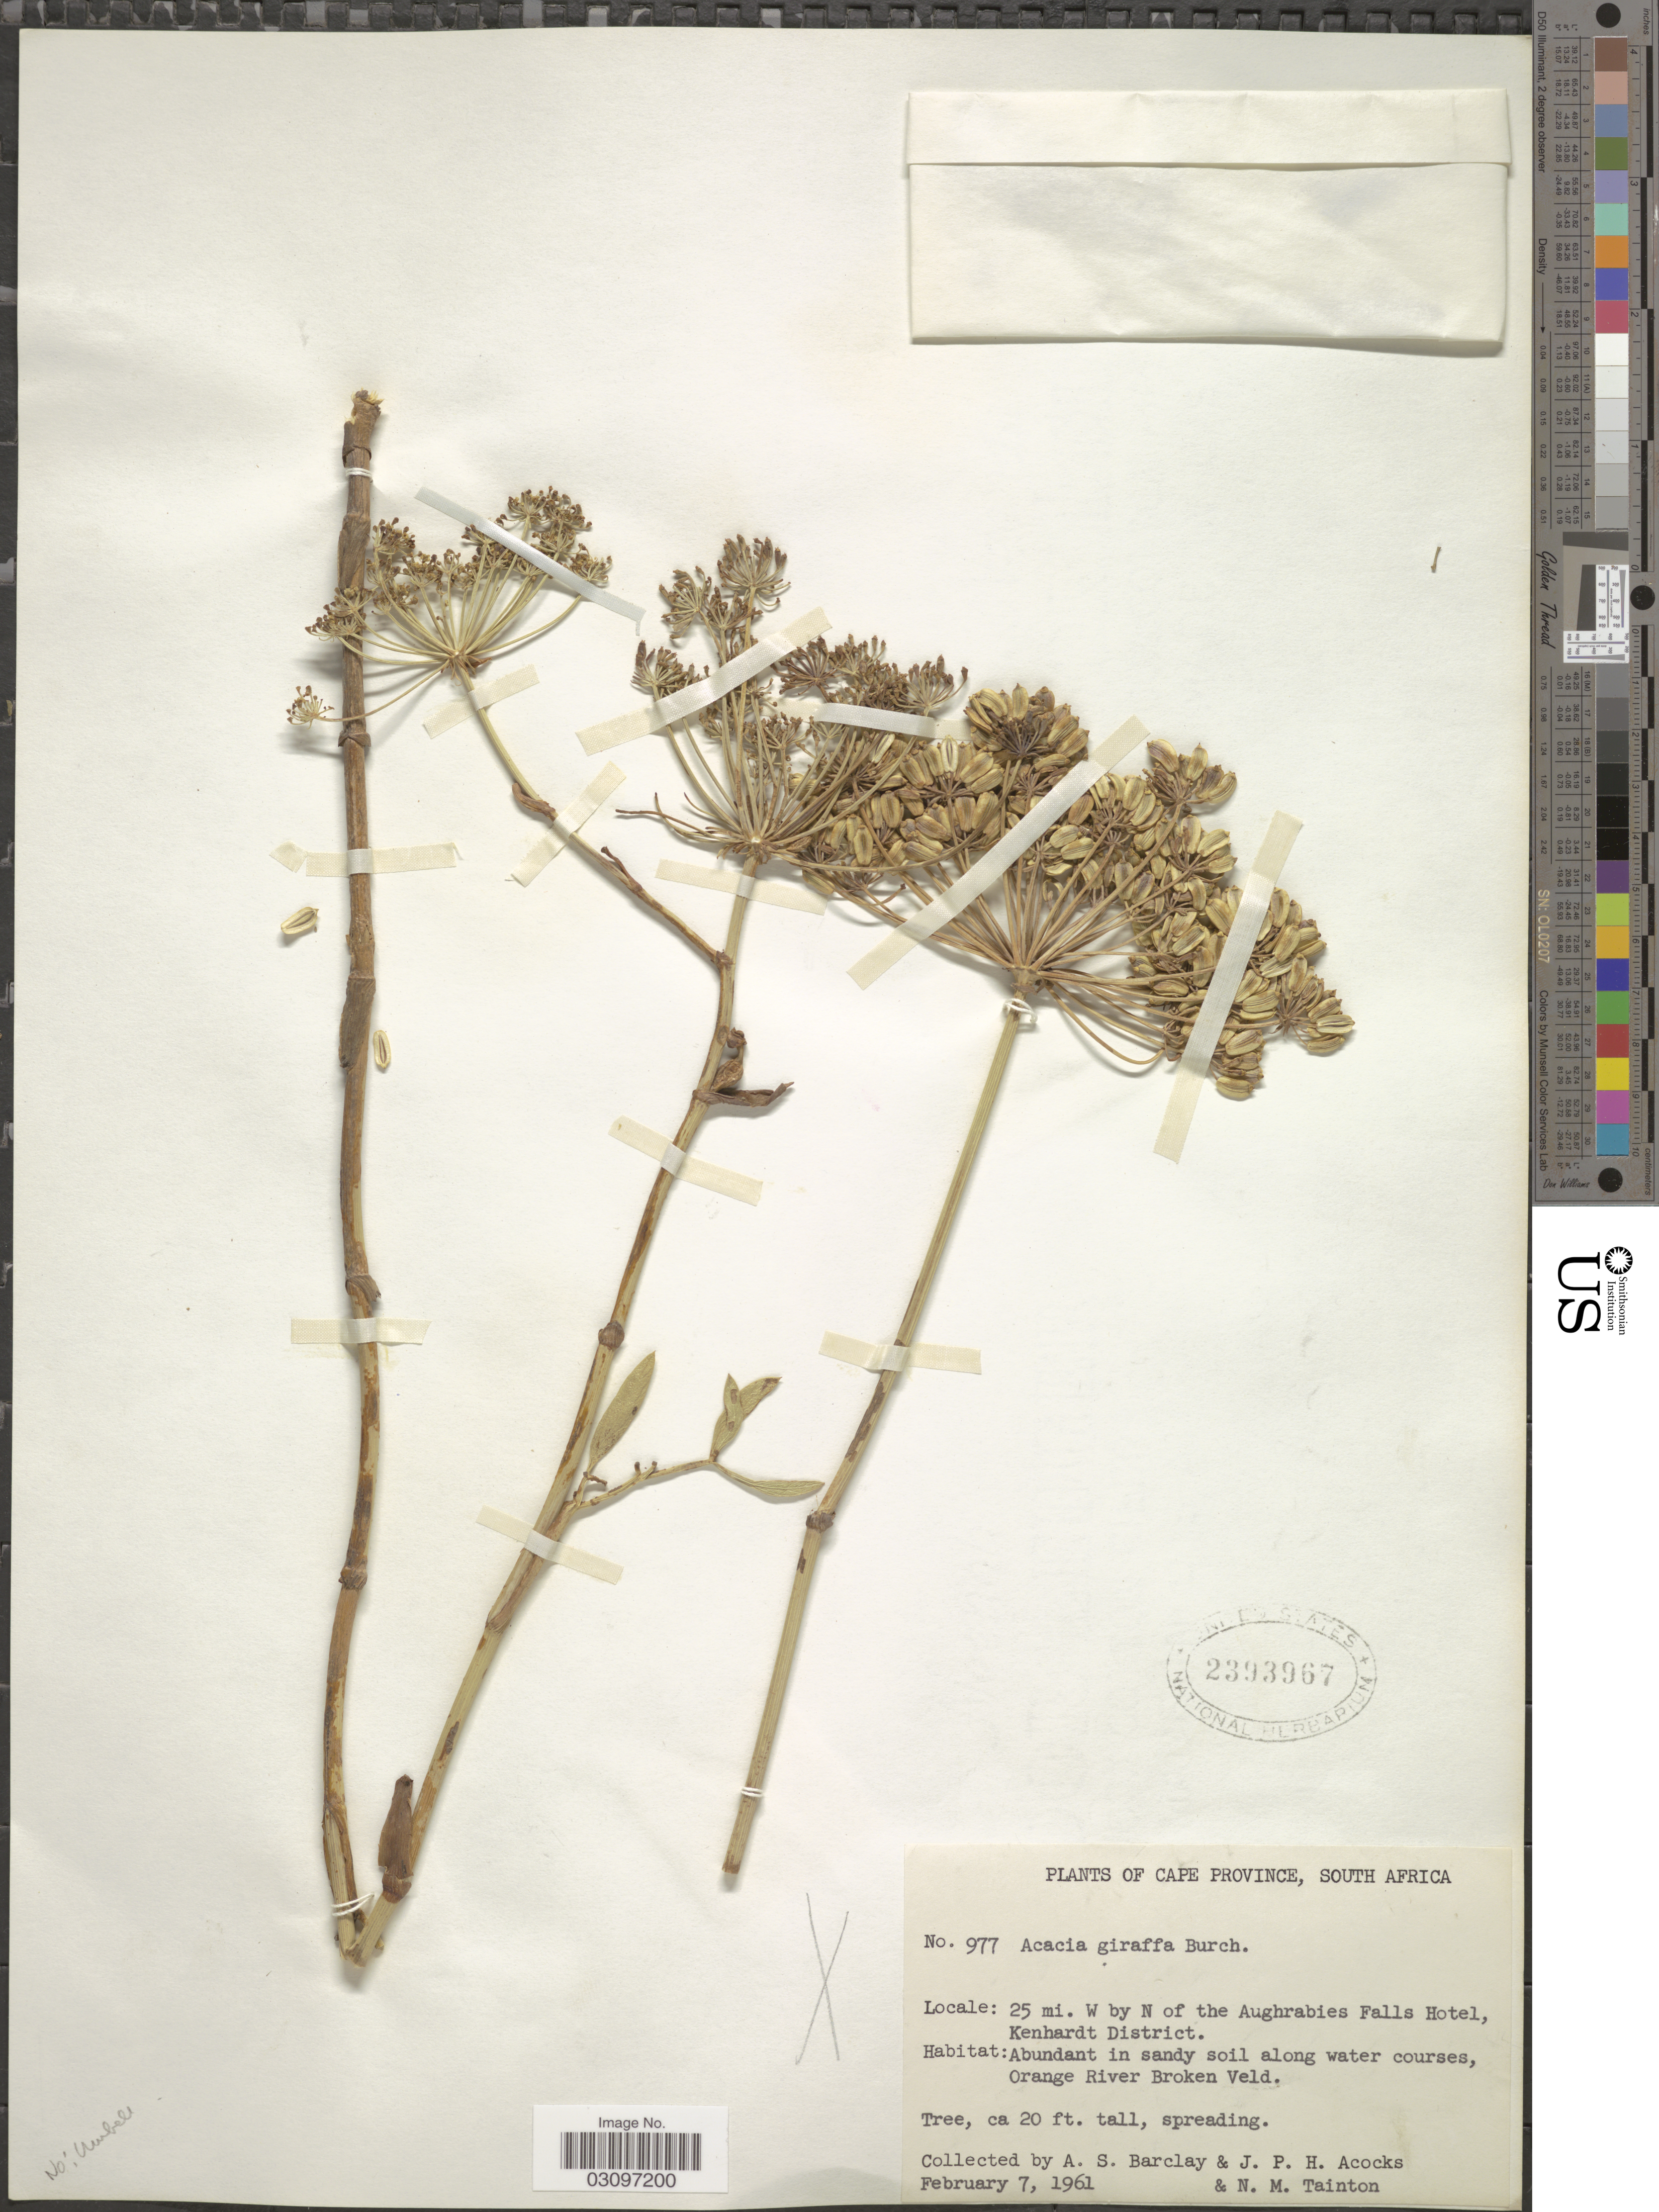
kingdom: Plantae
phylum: Tracheophyta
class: Magnoliopsida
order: Apiales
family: Apiaceae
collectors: A. S. Barclay, J. P. Acocks & N. Tainton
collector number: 977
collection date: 1961-02-07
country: South Africa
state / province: Northern Cape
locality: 25 mi. W by N of the Aughrabies Falls Hotel, Kenhardt District. Abundant in sandy soil along water courses, Orange River Broken Veld.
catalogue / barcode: US 2393967